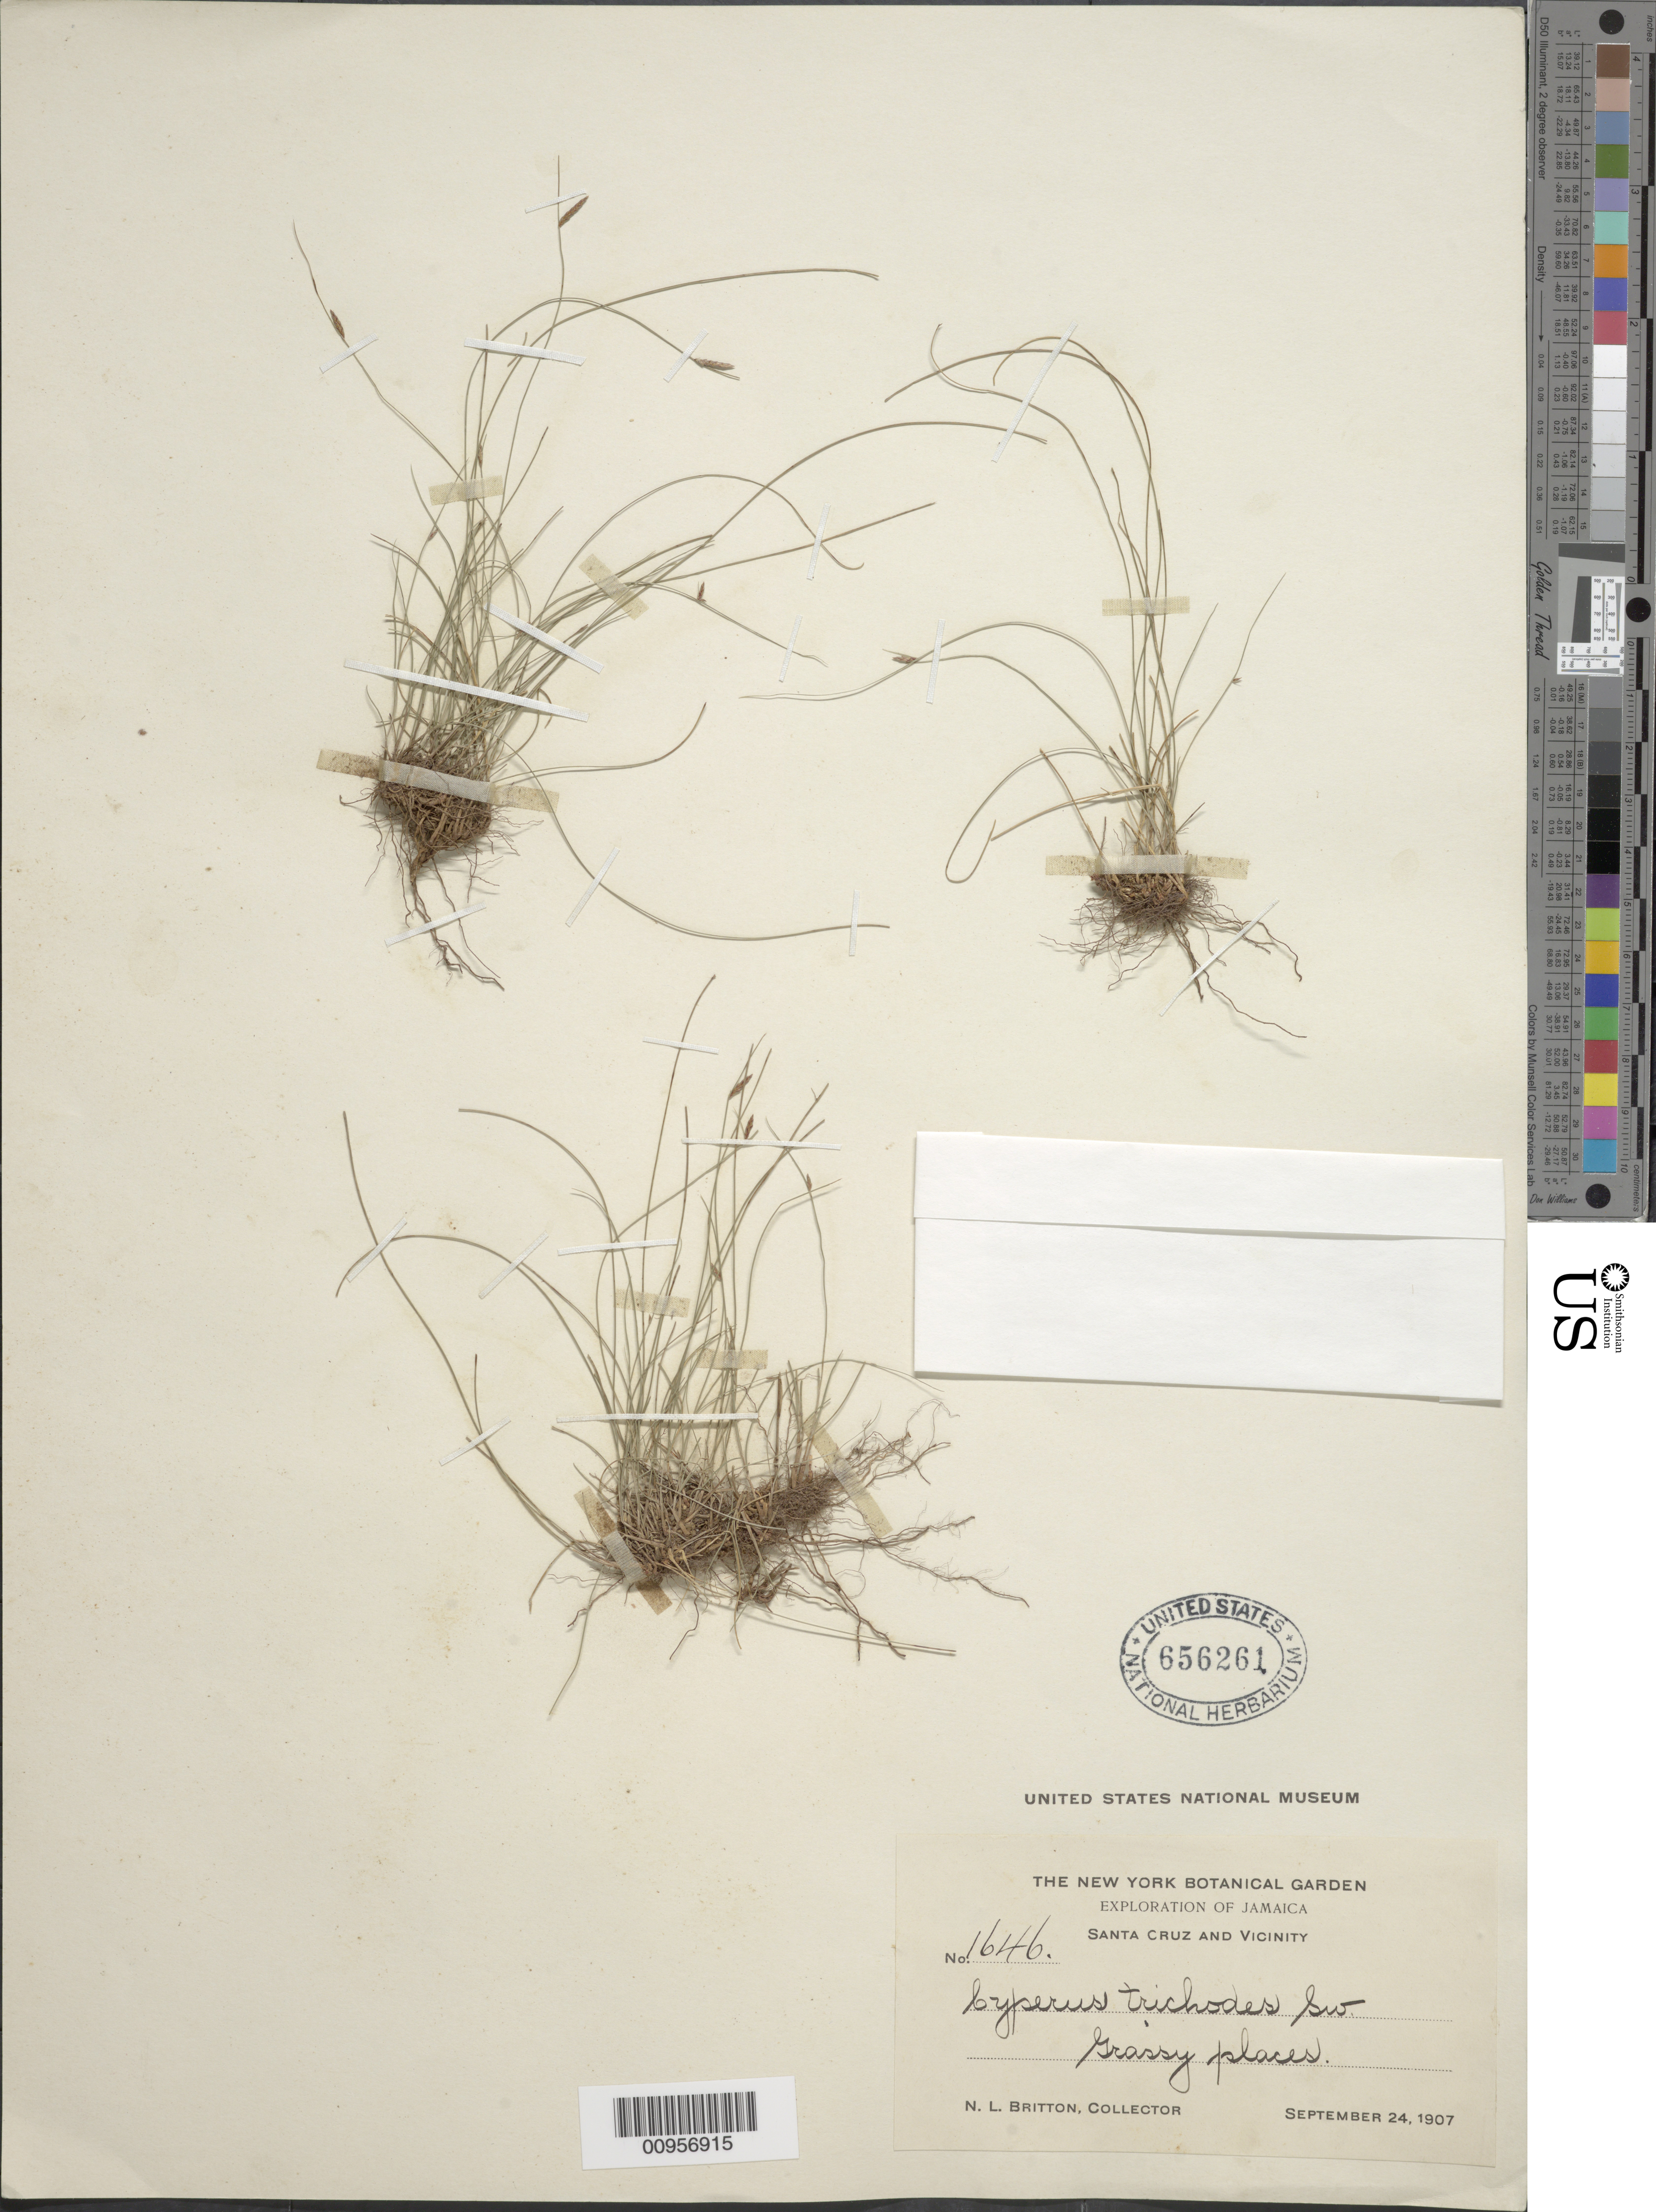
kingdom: Plantae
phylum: Tracheophyta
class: Liliopsida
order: Poales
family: Cyperaceae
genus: Cyperus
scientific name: Cyperus trichodes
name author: Griseb.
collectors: N. Britton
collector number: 1646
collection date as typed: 24 Sep 1907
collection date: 1907-09-24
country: Jamaica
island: Jamaica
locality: Santa Cruz and vicinity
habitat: Grassy places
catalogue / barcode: US 656261